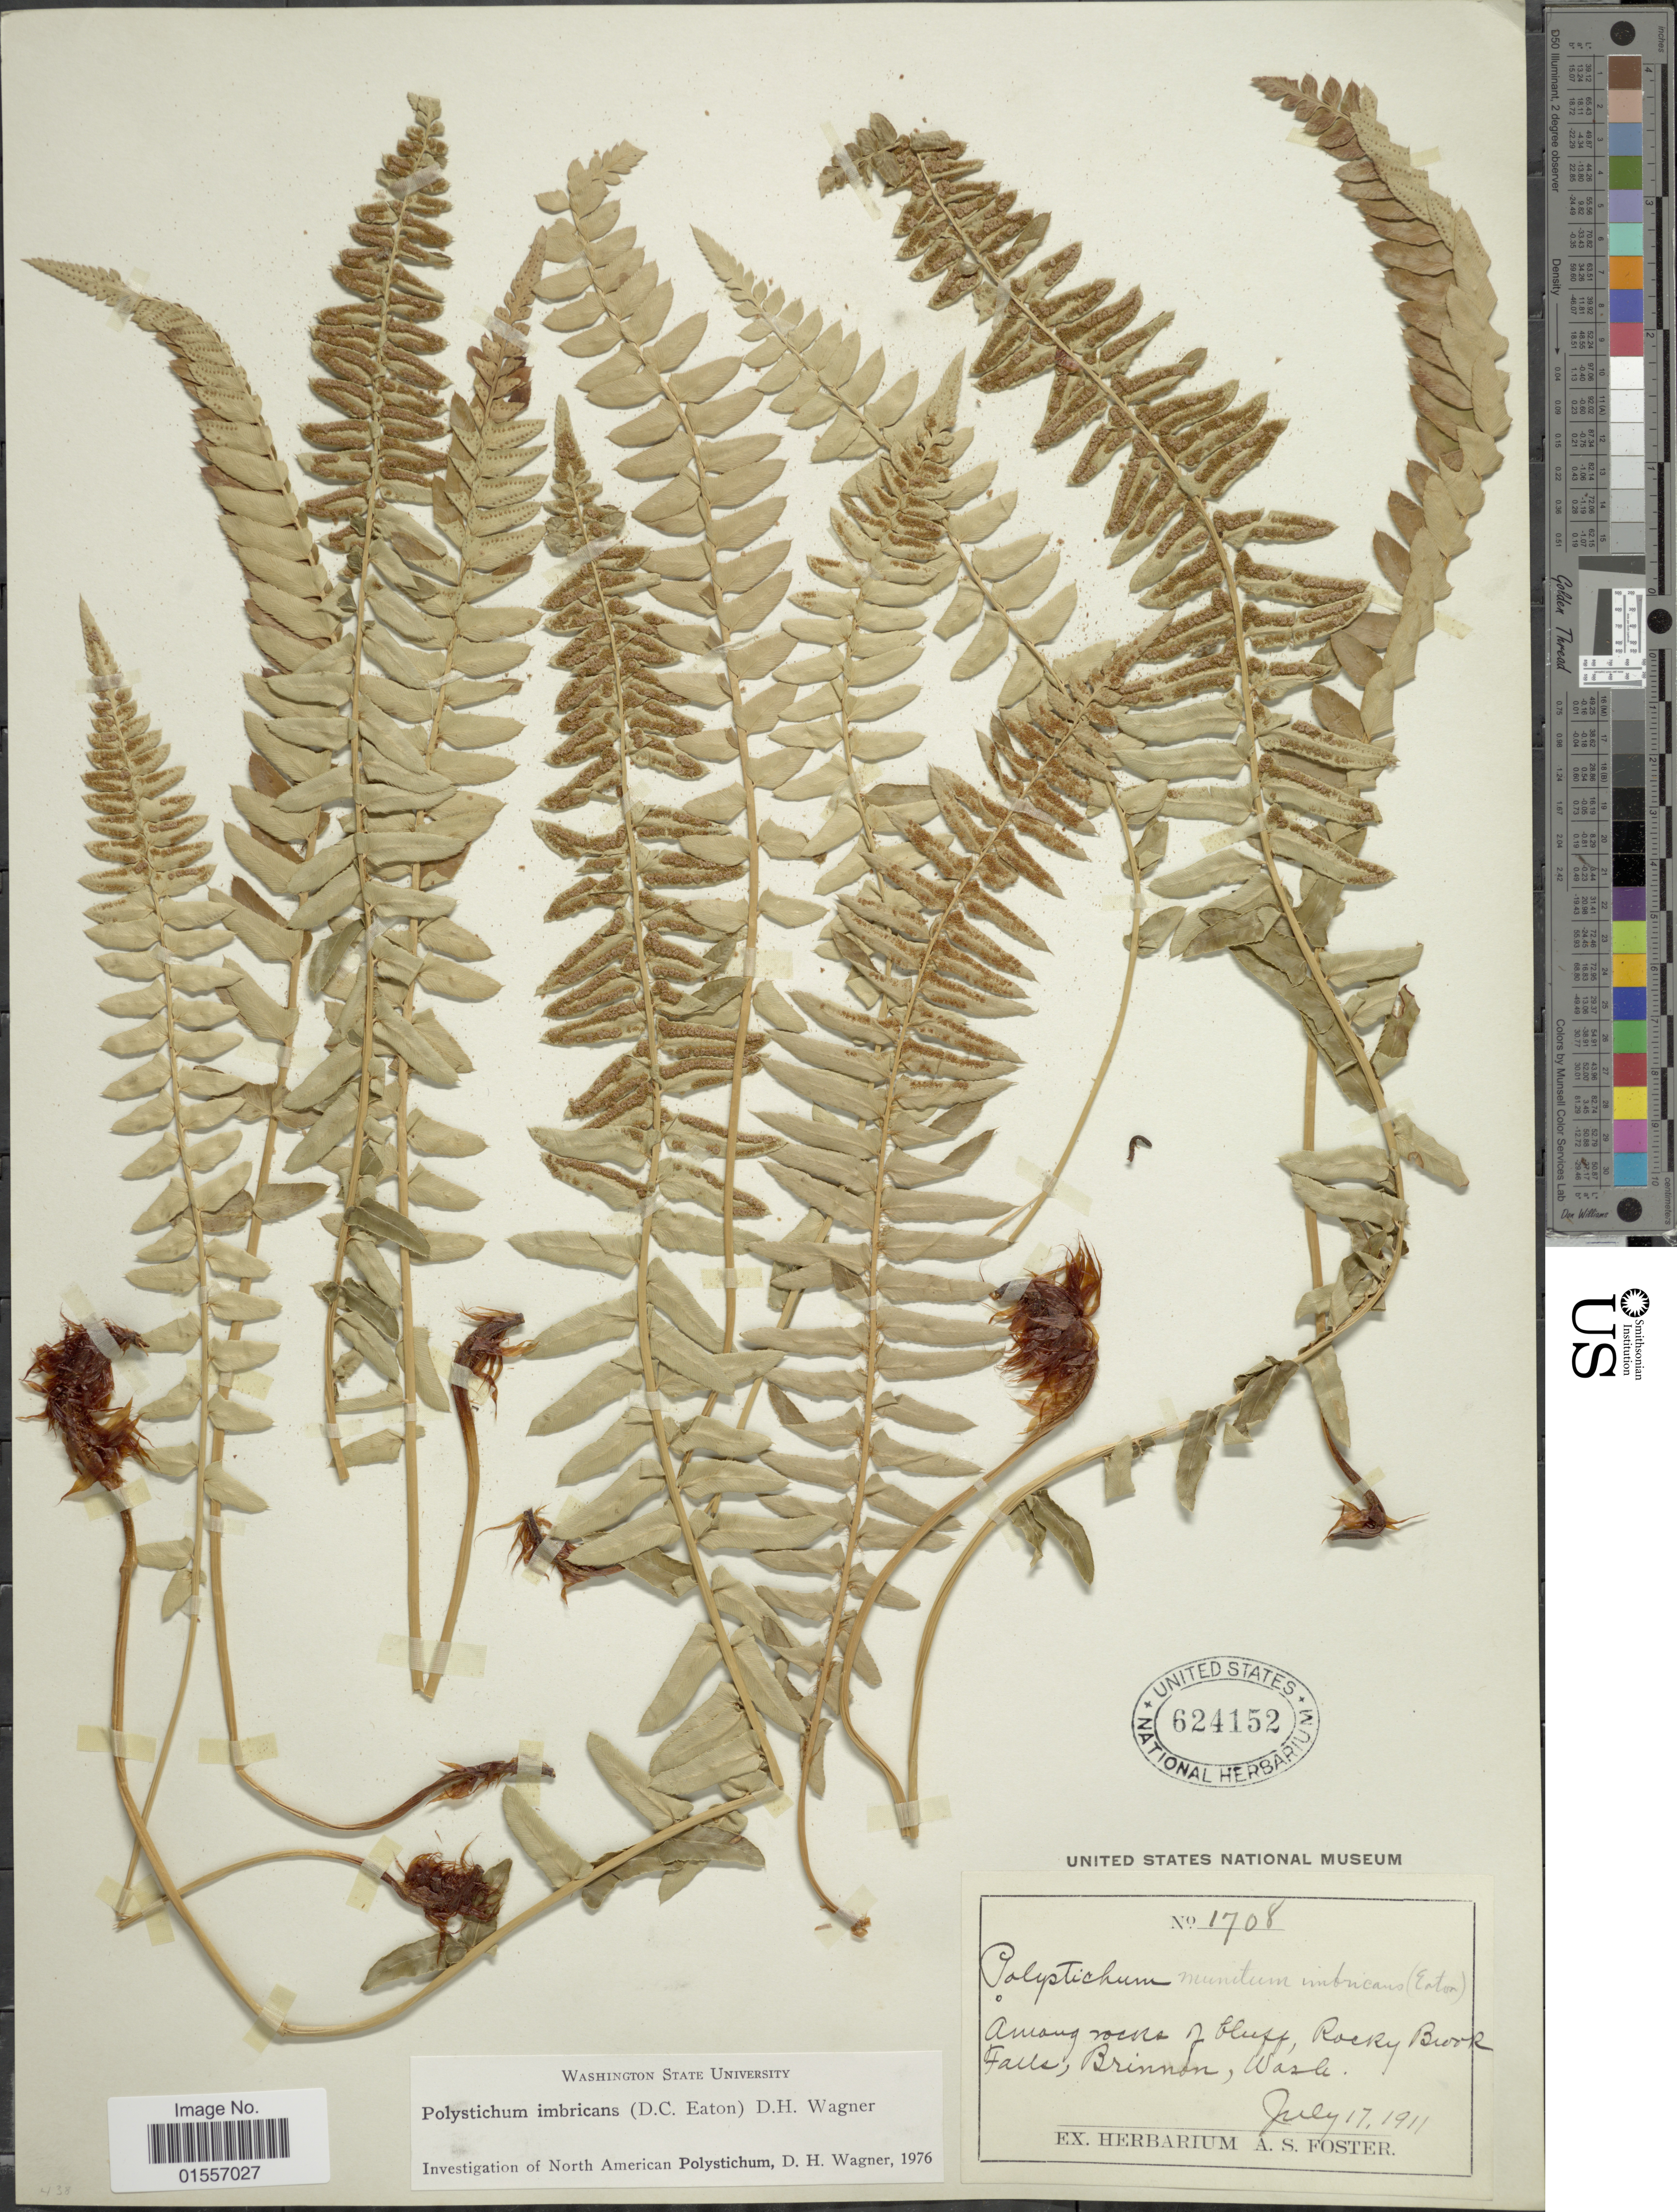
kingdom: Plantae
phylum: Tracheophyta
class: Polypodiopsida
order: Polypodiales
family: Dryopteridaceae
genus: Polystichum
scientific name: Polystichum imbricans subsp. imbricans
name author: (D.C. Eaton) D.H. Wagner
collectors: ex herb. A. S. Foster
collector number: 1708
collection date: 1911-07-17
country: United States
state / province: Washington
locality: Omay rocks of bluff, Rocky Brook Falls, Brinnon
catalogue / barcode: US 624152